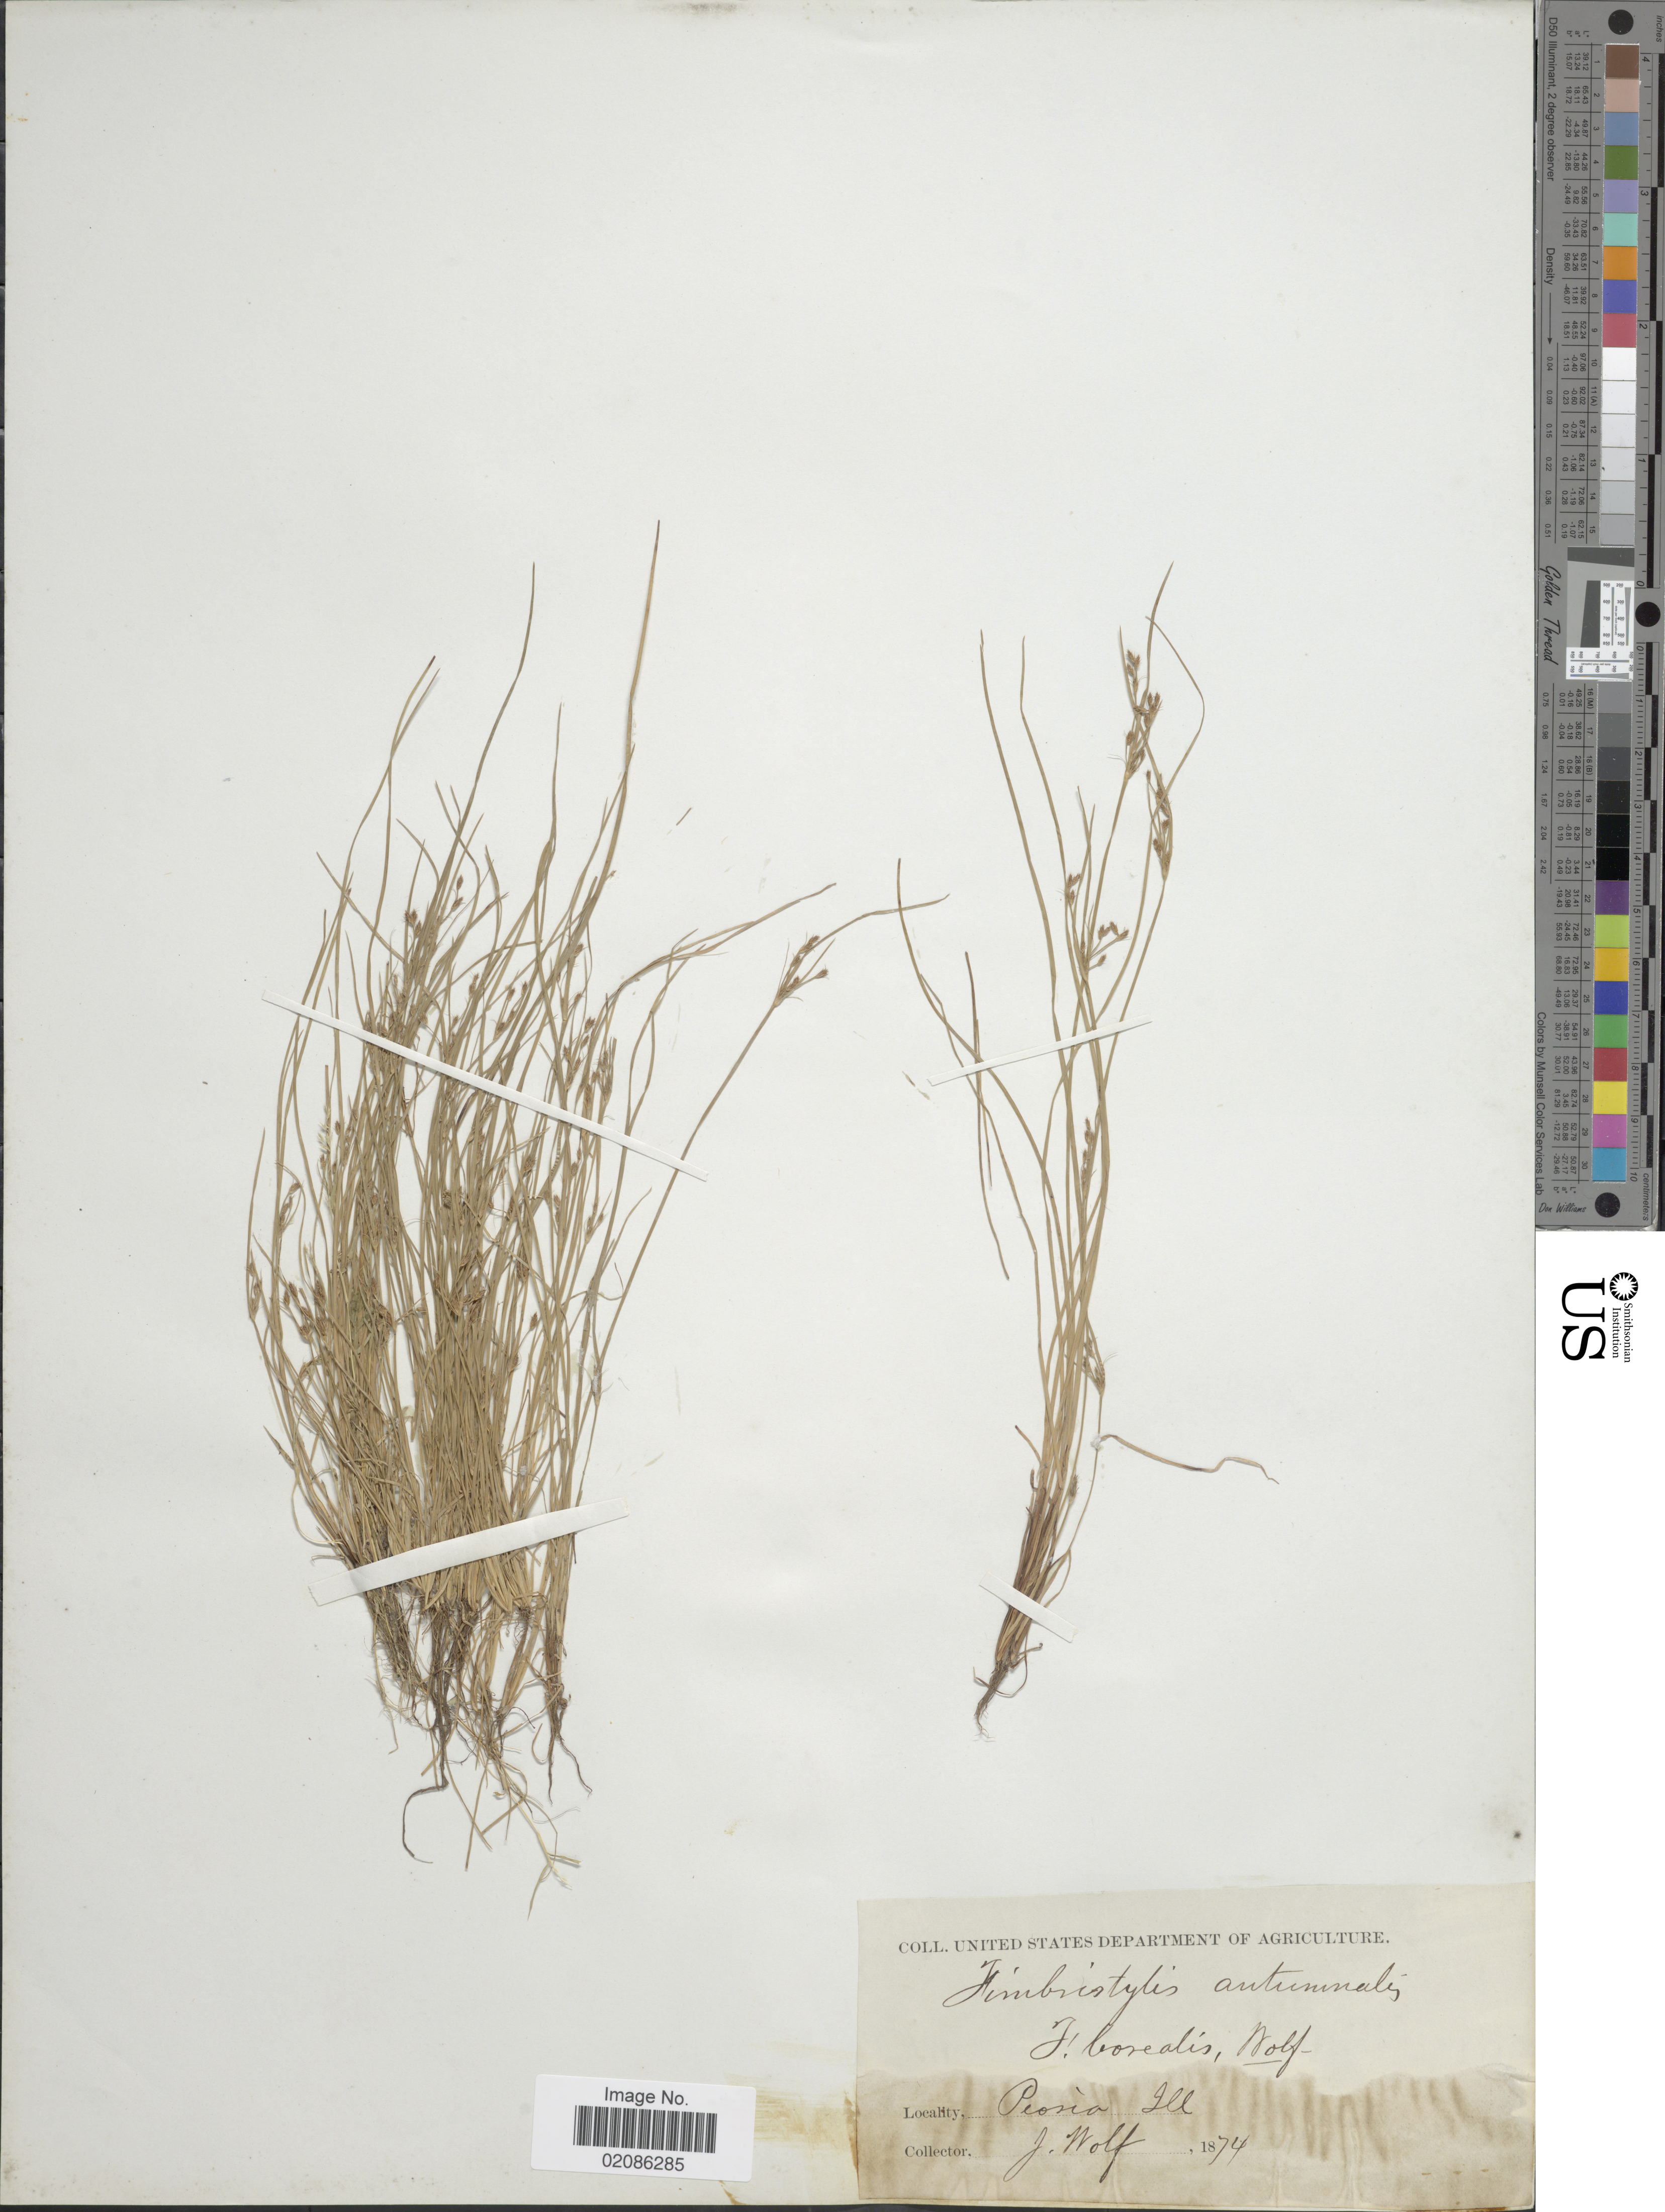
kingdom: Plantae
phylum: Tracheophyta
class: Liliopsida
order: Poales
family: Cyperaceae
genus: Fimbristylis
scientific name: Fimbristylis autumnalis (L.) Roem. & Schult.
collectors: J. Wolf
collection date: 1874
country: United States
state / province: Illinois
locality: Peoria